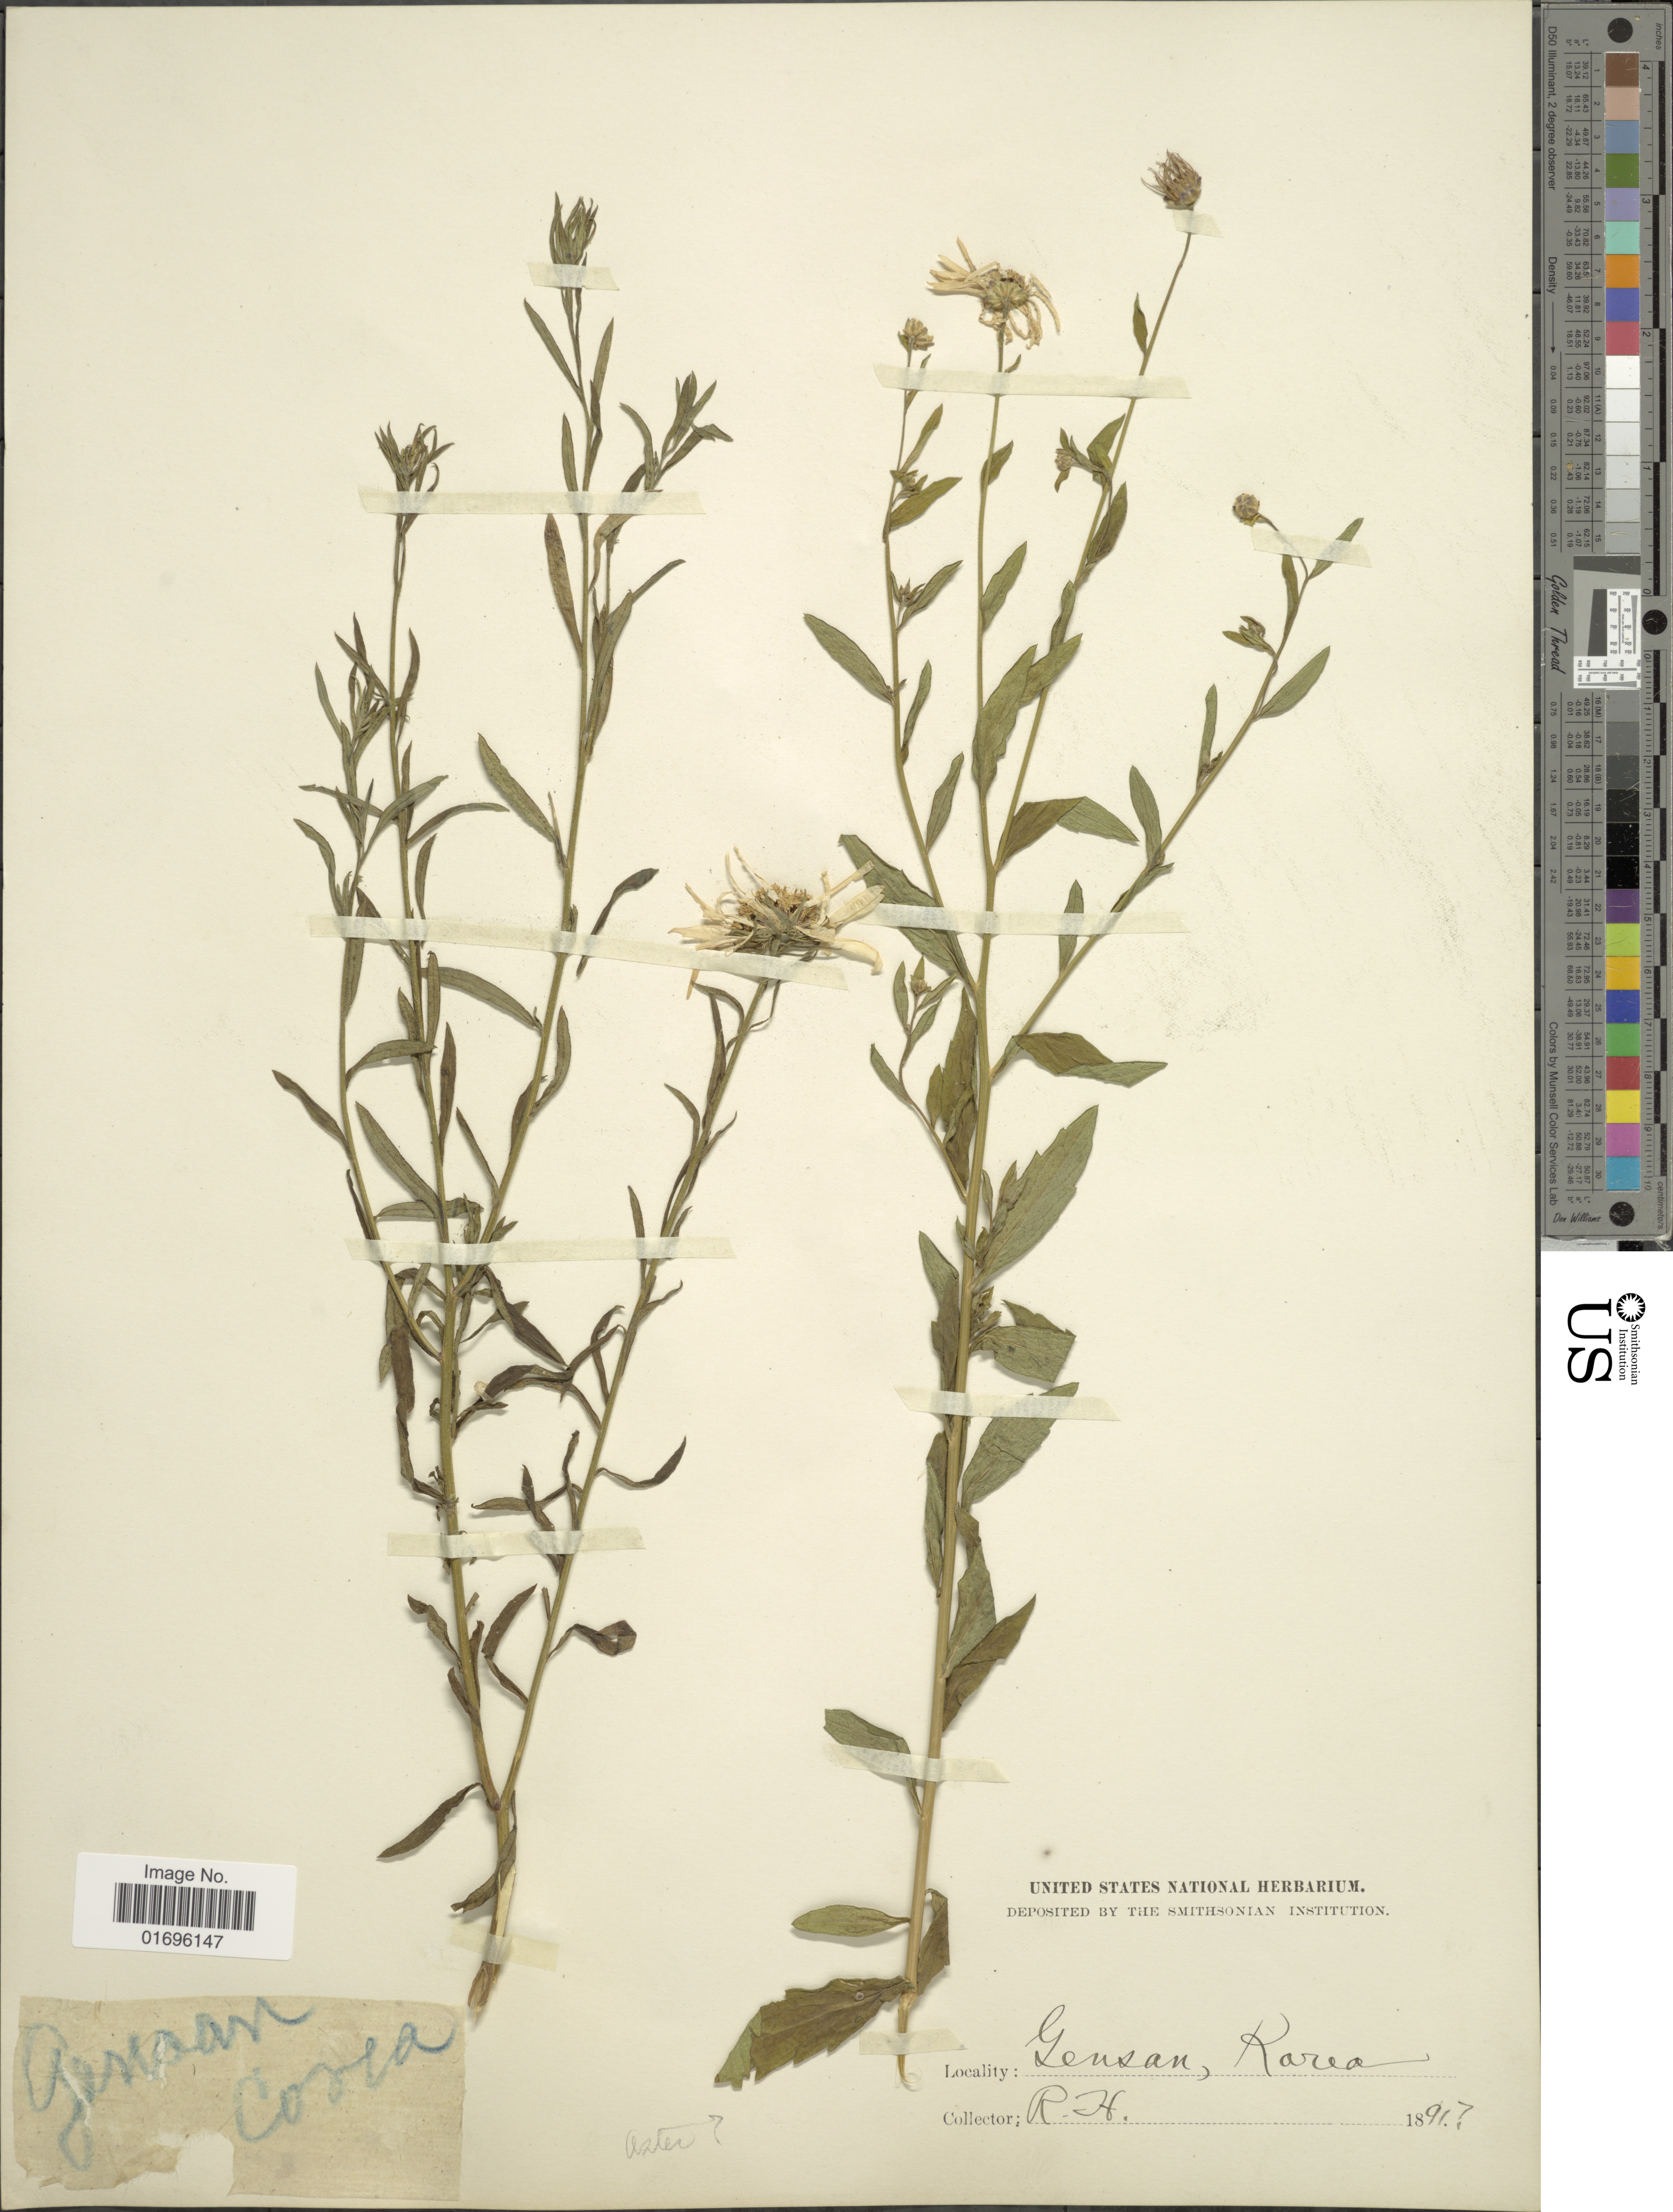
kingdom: Plantae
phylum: Tracheophyta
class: Magnoliopsida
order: Asterales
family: Asteraceae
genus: Aster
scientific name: Aster sp.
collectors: R.H.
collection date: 1891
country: North Korea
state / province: Kangwŏn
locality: Gensan, Rarea.